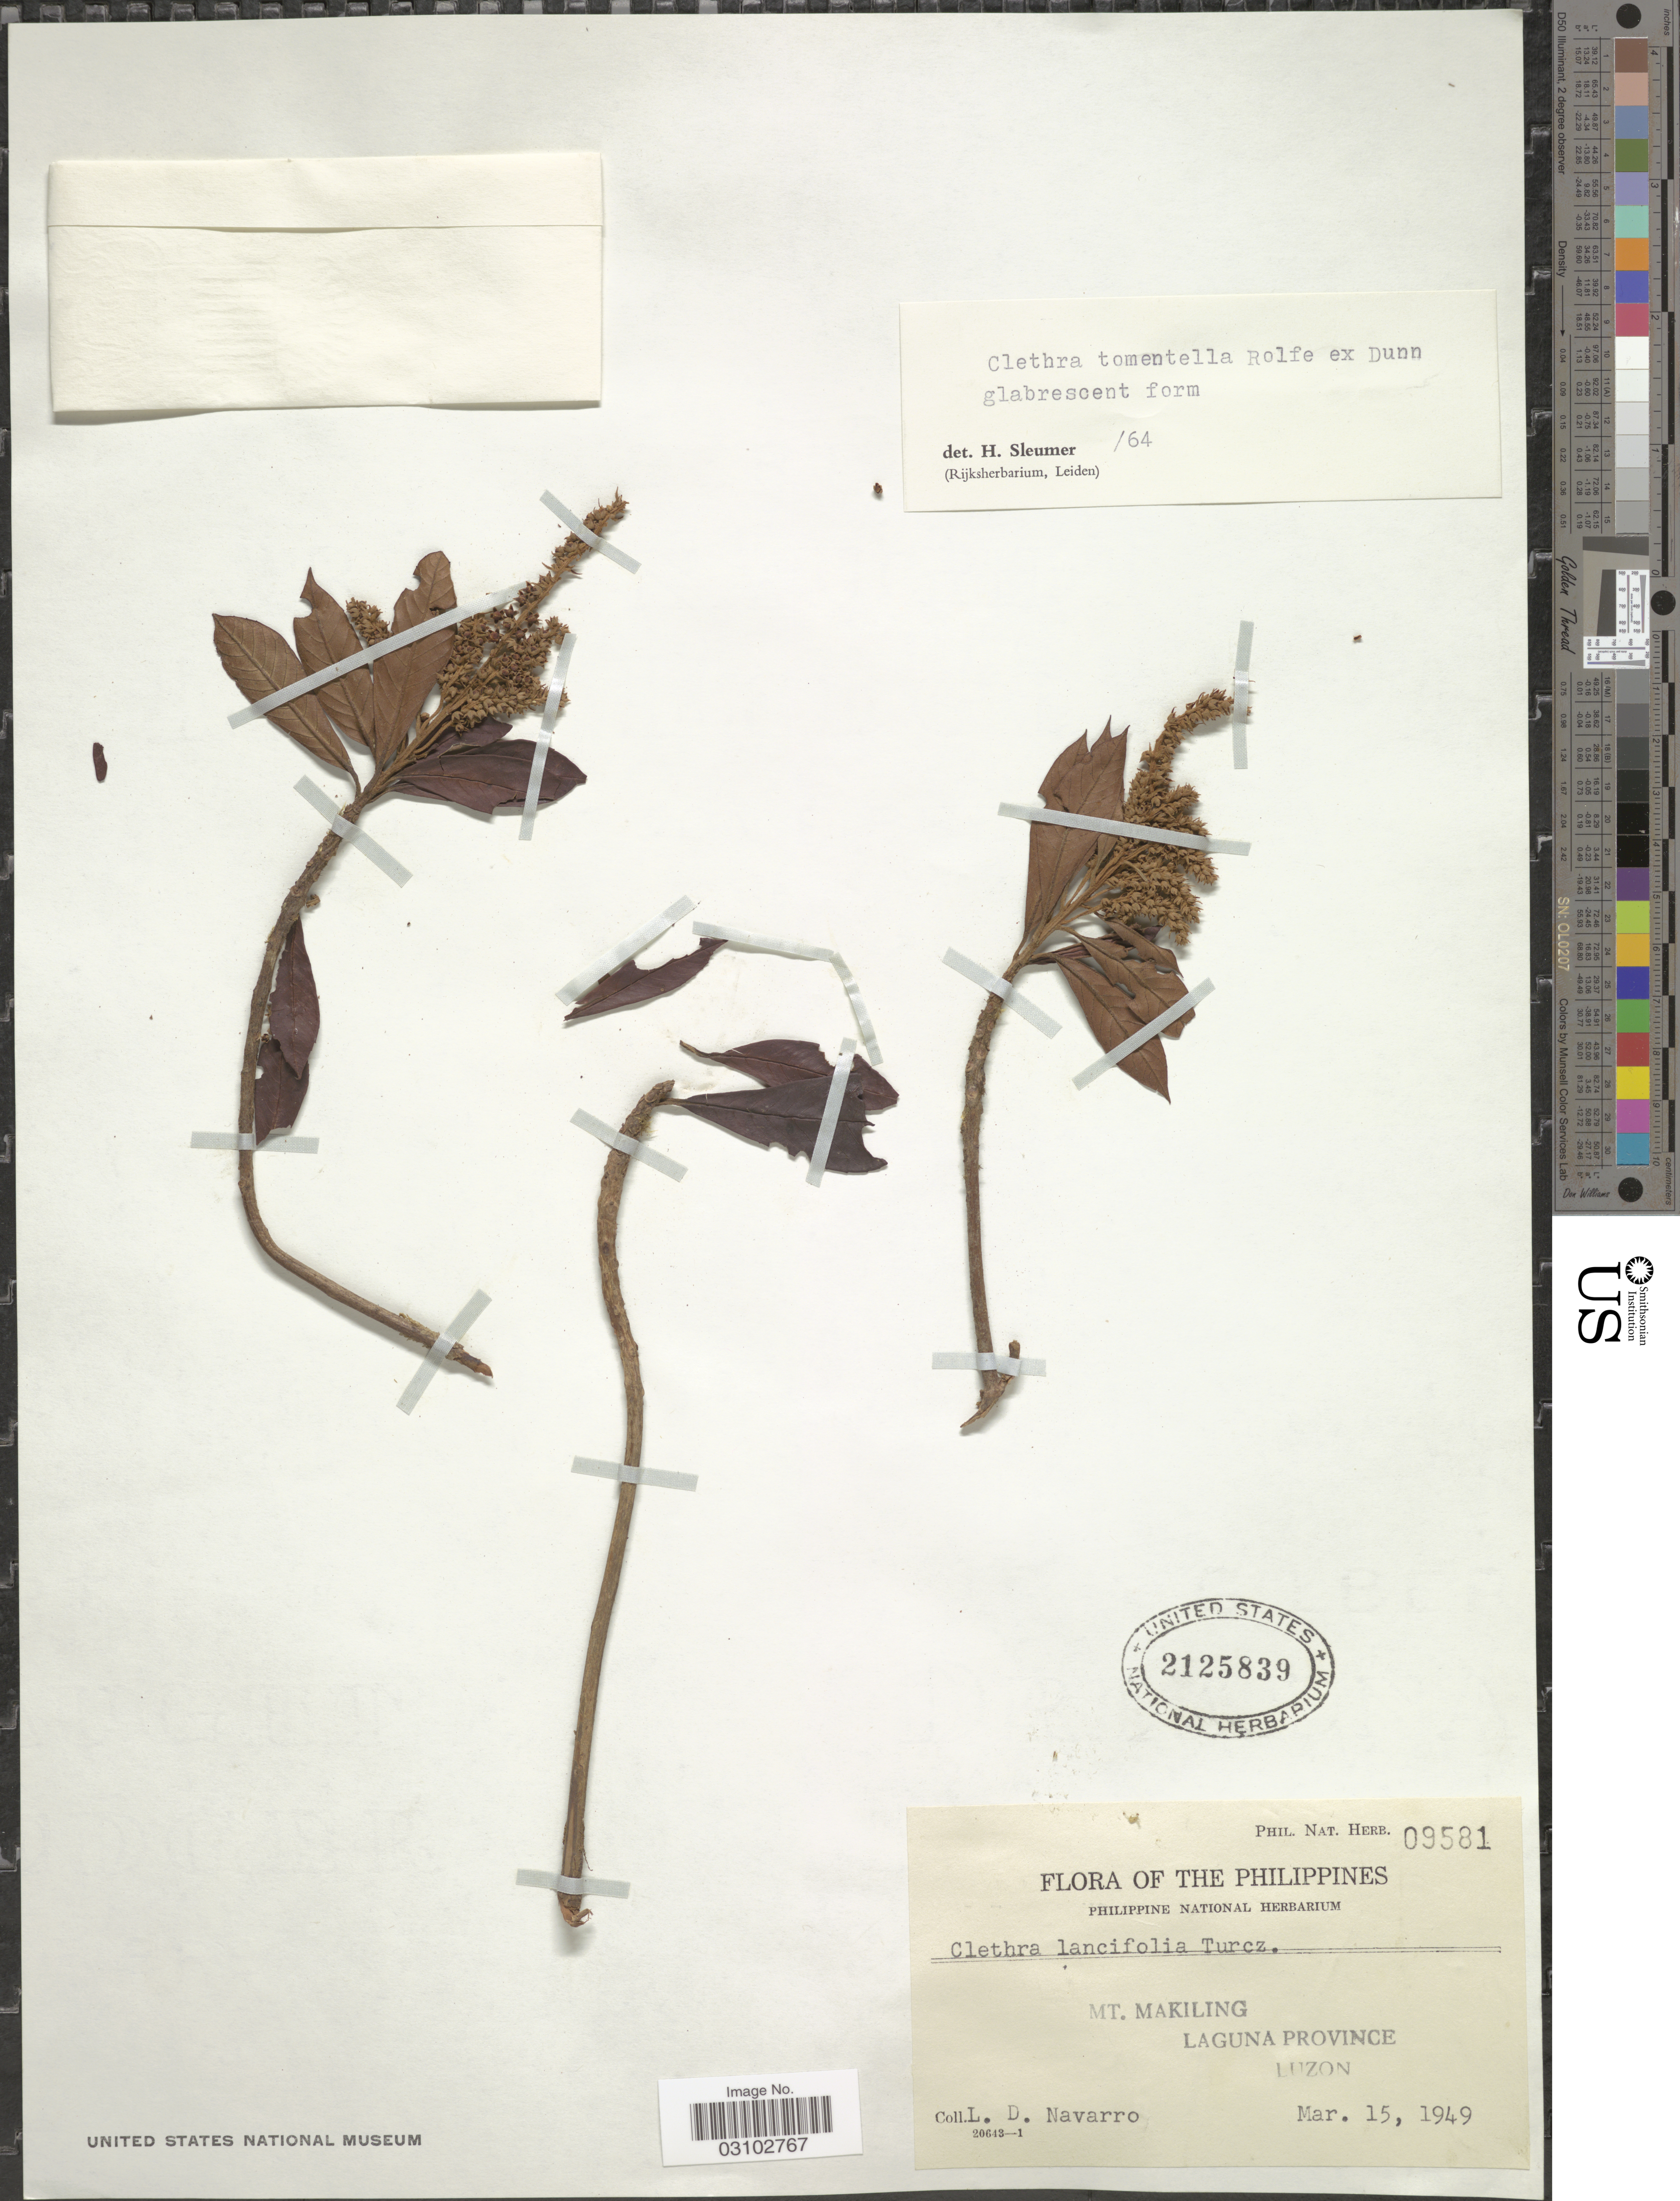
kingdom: Plantae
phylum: Tracheophyta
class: Magnoliopsida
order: Ericales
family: Clethraceae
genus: Clethra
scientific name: Clethra tomentella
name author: Rolfe ex Dunn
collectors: L. Navarro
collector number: Phil. Nat. Herb. 09581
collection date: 1949-03-15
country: Philippines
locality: Mt. Makiling, Laguna Province, Luzon.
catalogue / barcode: US 2125839